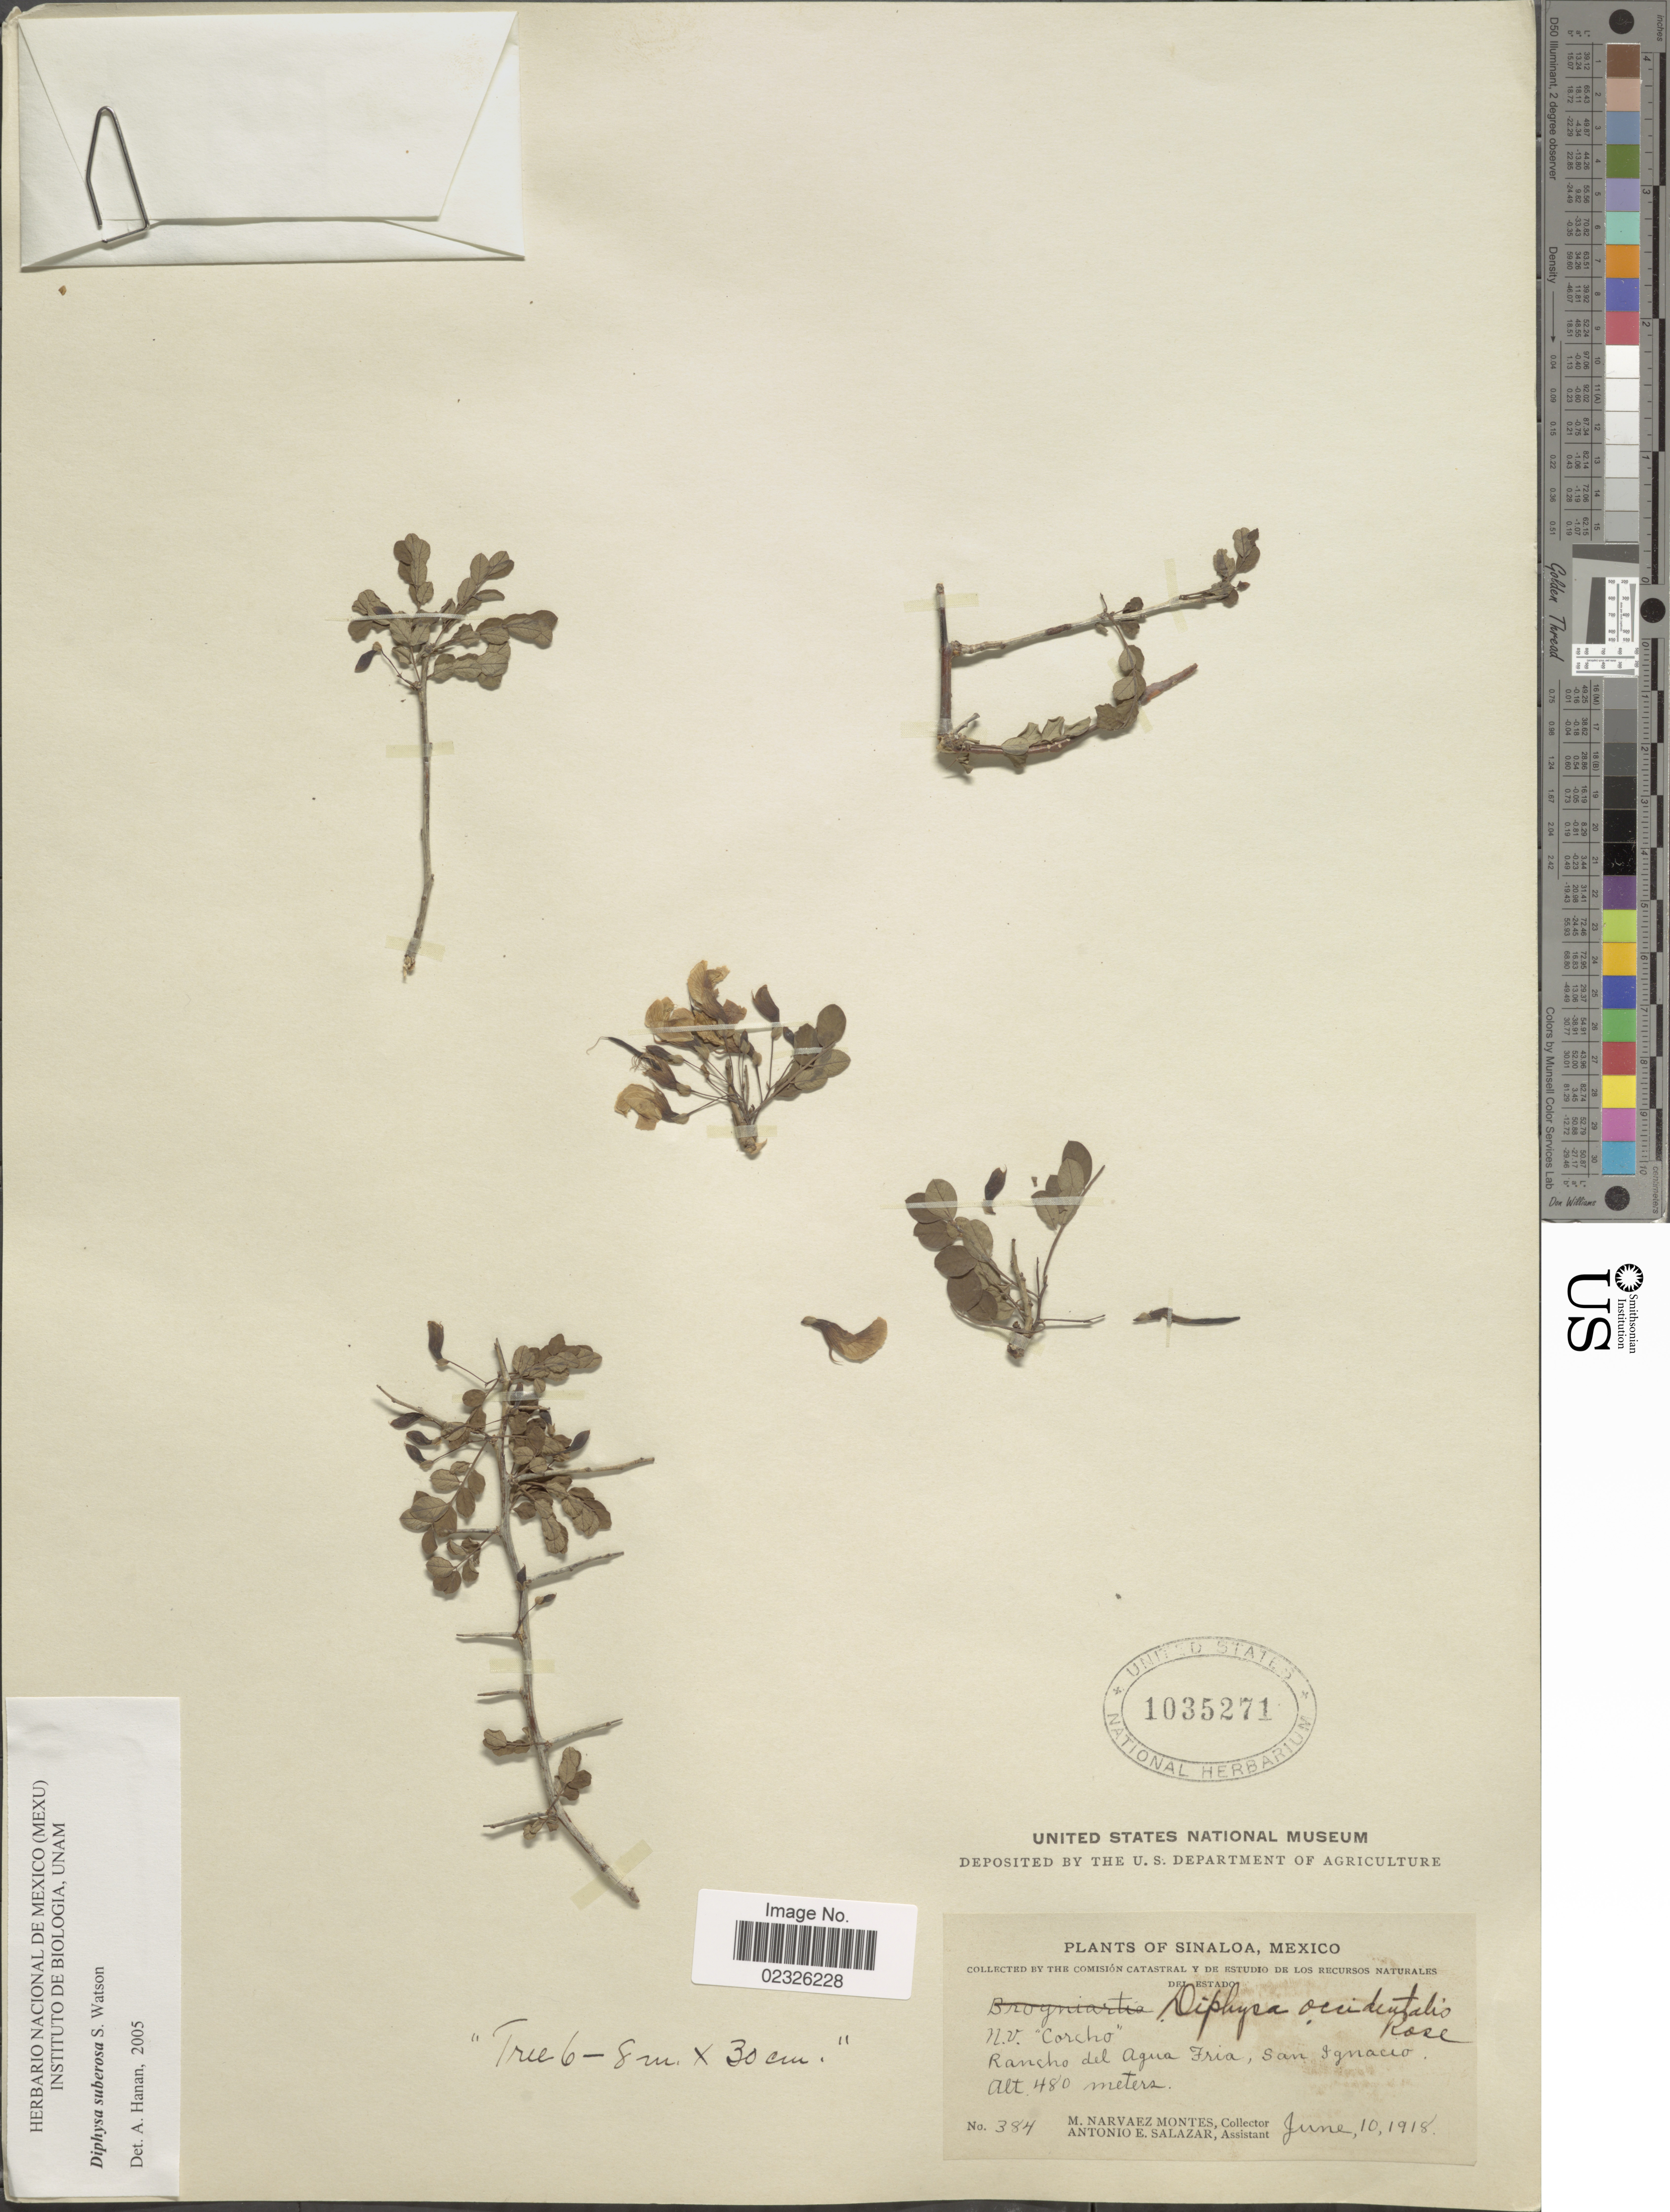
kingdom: Plantae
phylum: Tracheophyta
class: Magnoliopsida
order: Fabales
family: Fabaceae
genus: Diphysa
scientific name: Diphysa suberosa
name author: S. Watson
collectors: M. Navarez Montes & A. E. Salazar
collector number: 384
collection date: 1918-06-10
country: Mexico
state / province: Sinaloa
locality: Rancho del Agua Fria, San Ignacio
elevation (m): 480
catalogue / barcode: US 1035271